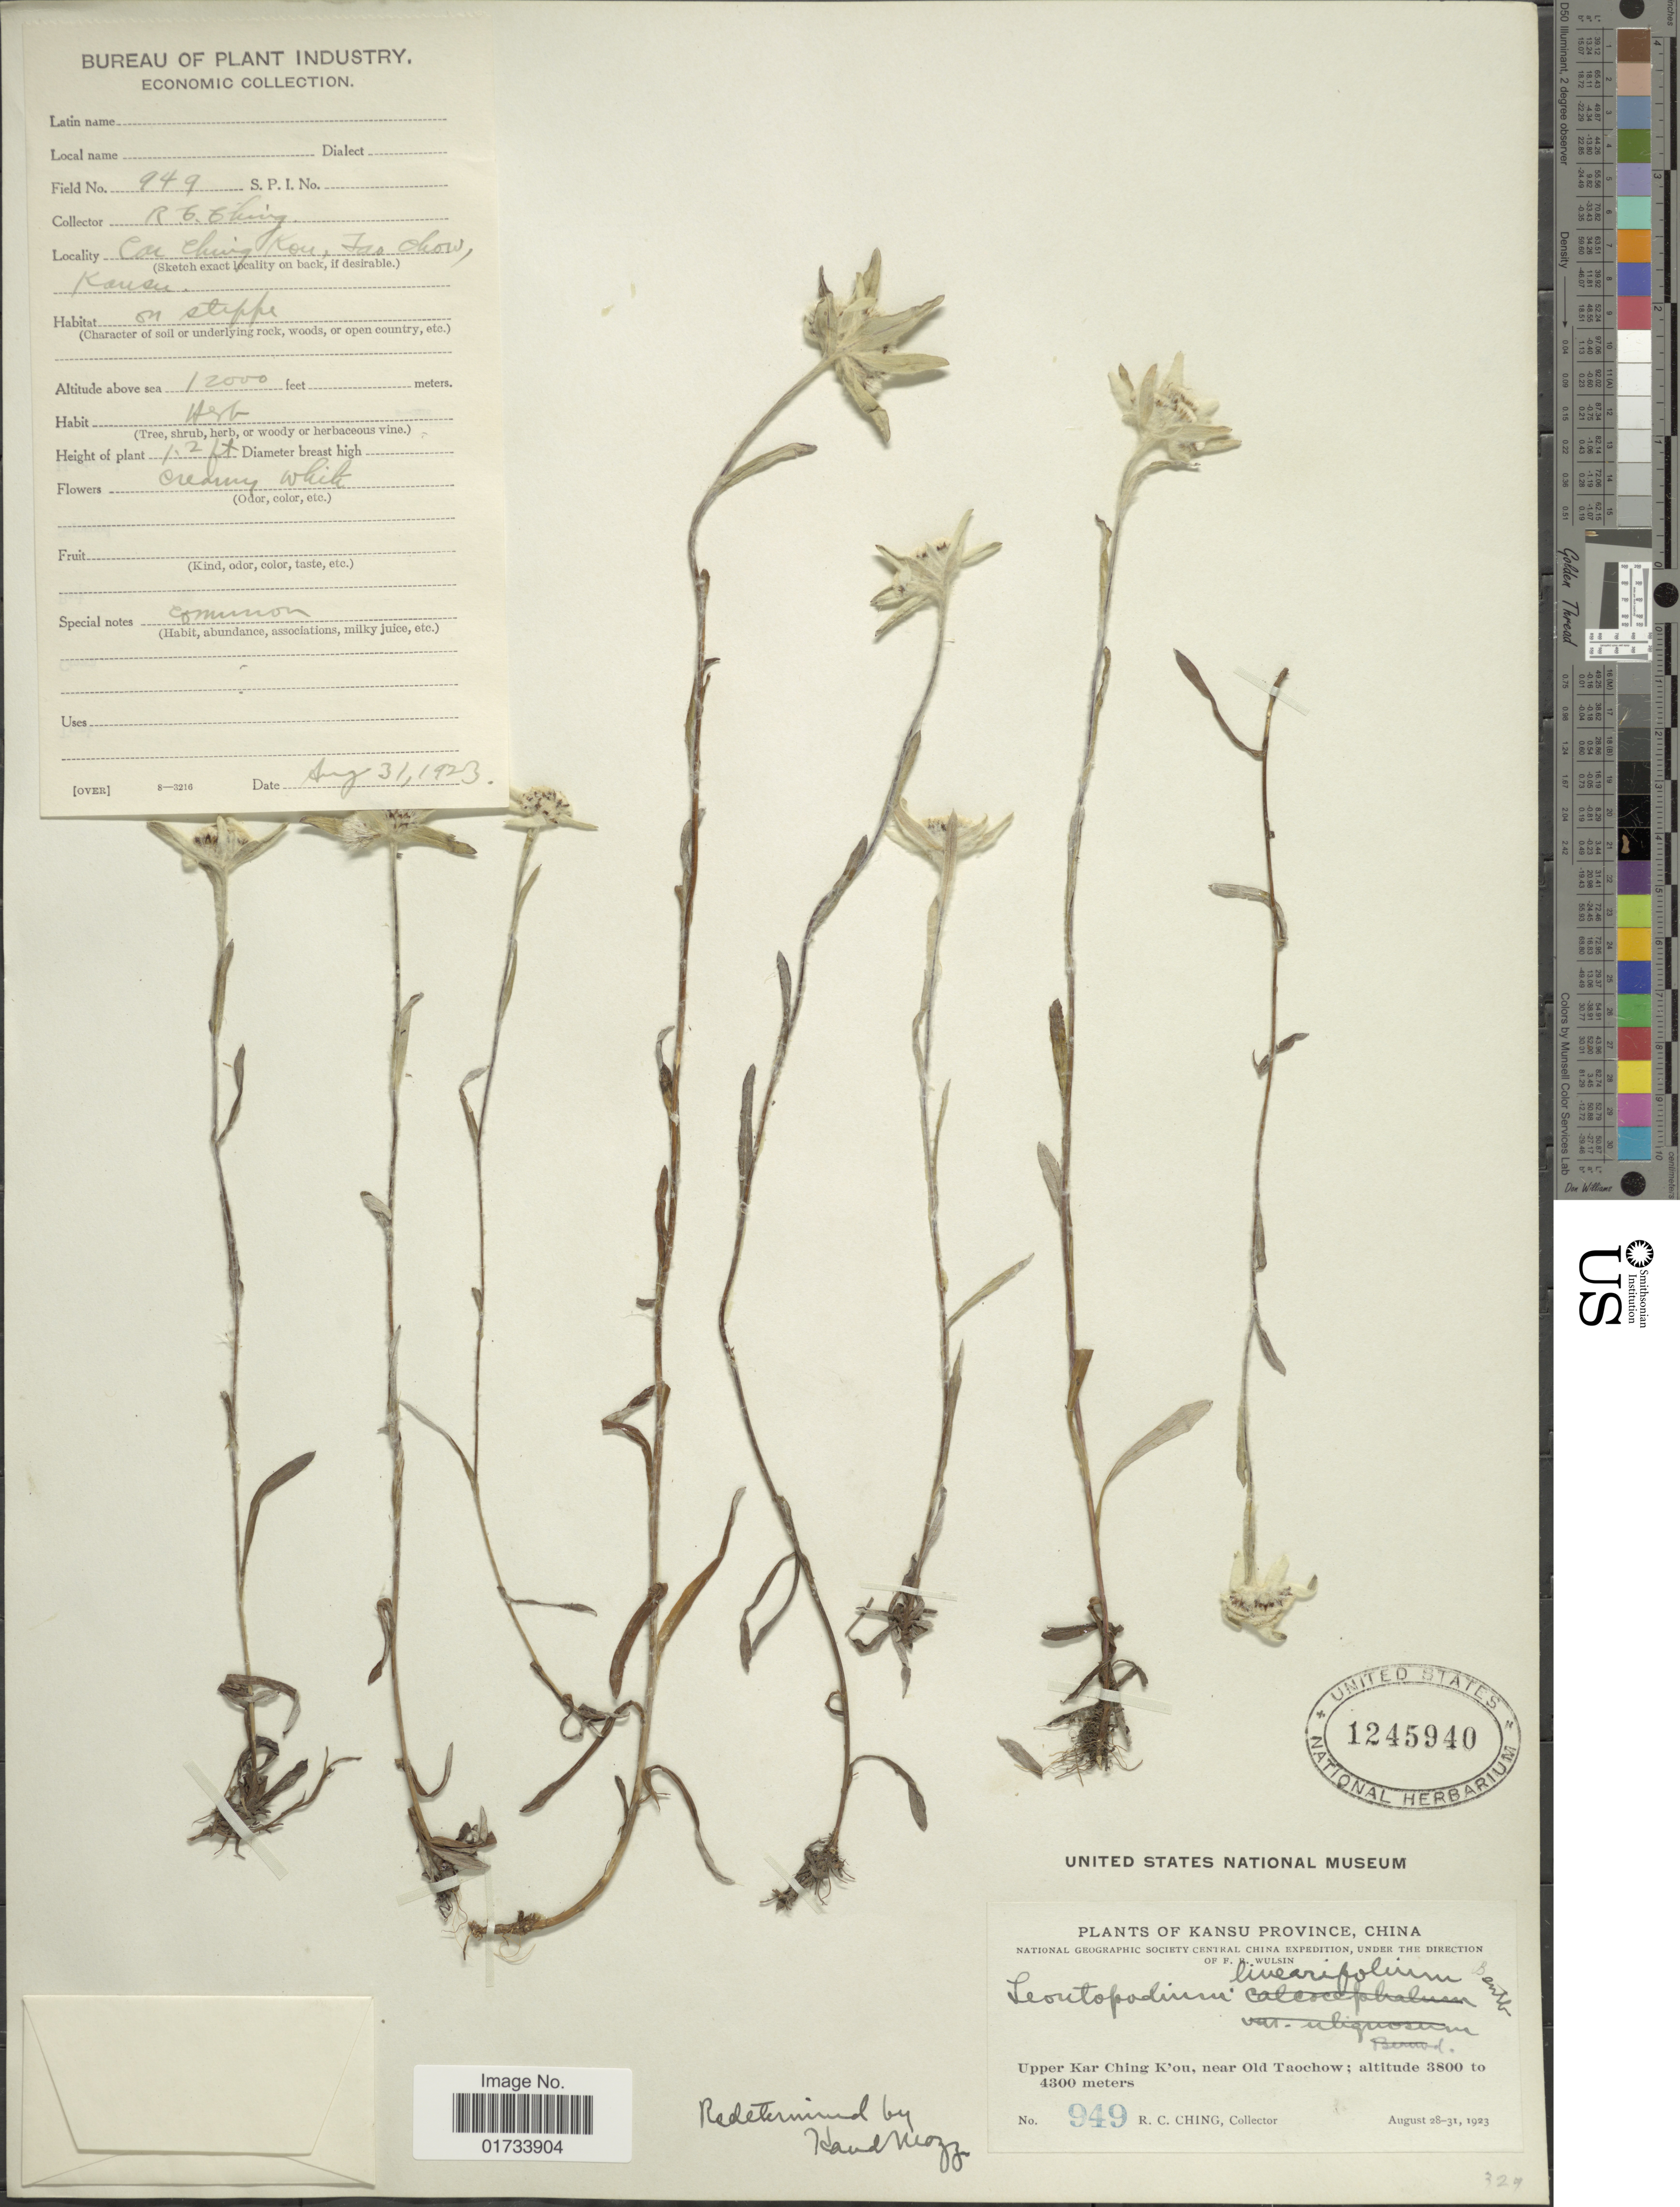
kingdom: Plantae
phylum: Tracheophyta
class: Magnoliopsida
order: Asterales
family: Asteraceae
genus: Leontopodium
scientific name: Leontopodium linearifolium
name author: Ling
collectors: R. C. Ching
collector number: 949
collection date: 1923-08-28/1923-08-31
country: China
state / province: Gansu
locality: Upper Kar Ching K'ou, near Old Taochow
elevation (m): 3800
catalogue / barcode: US 1245940